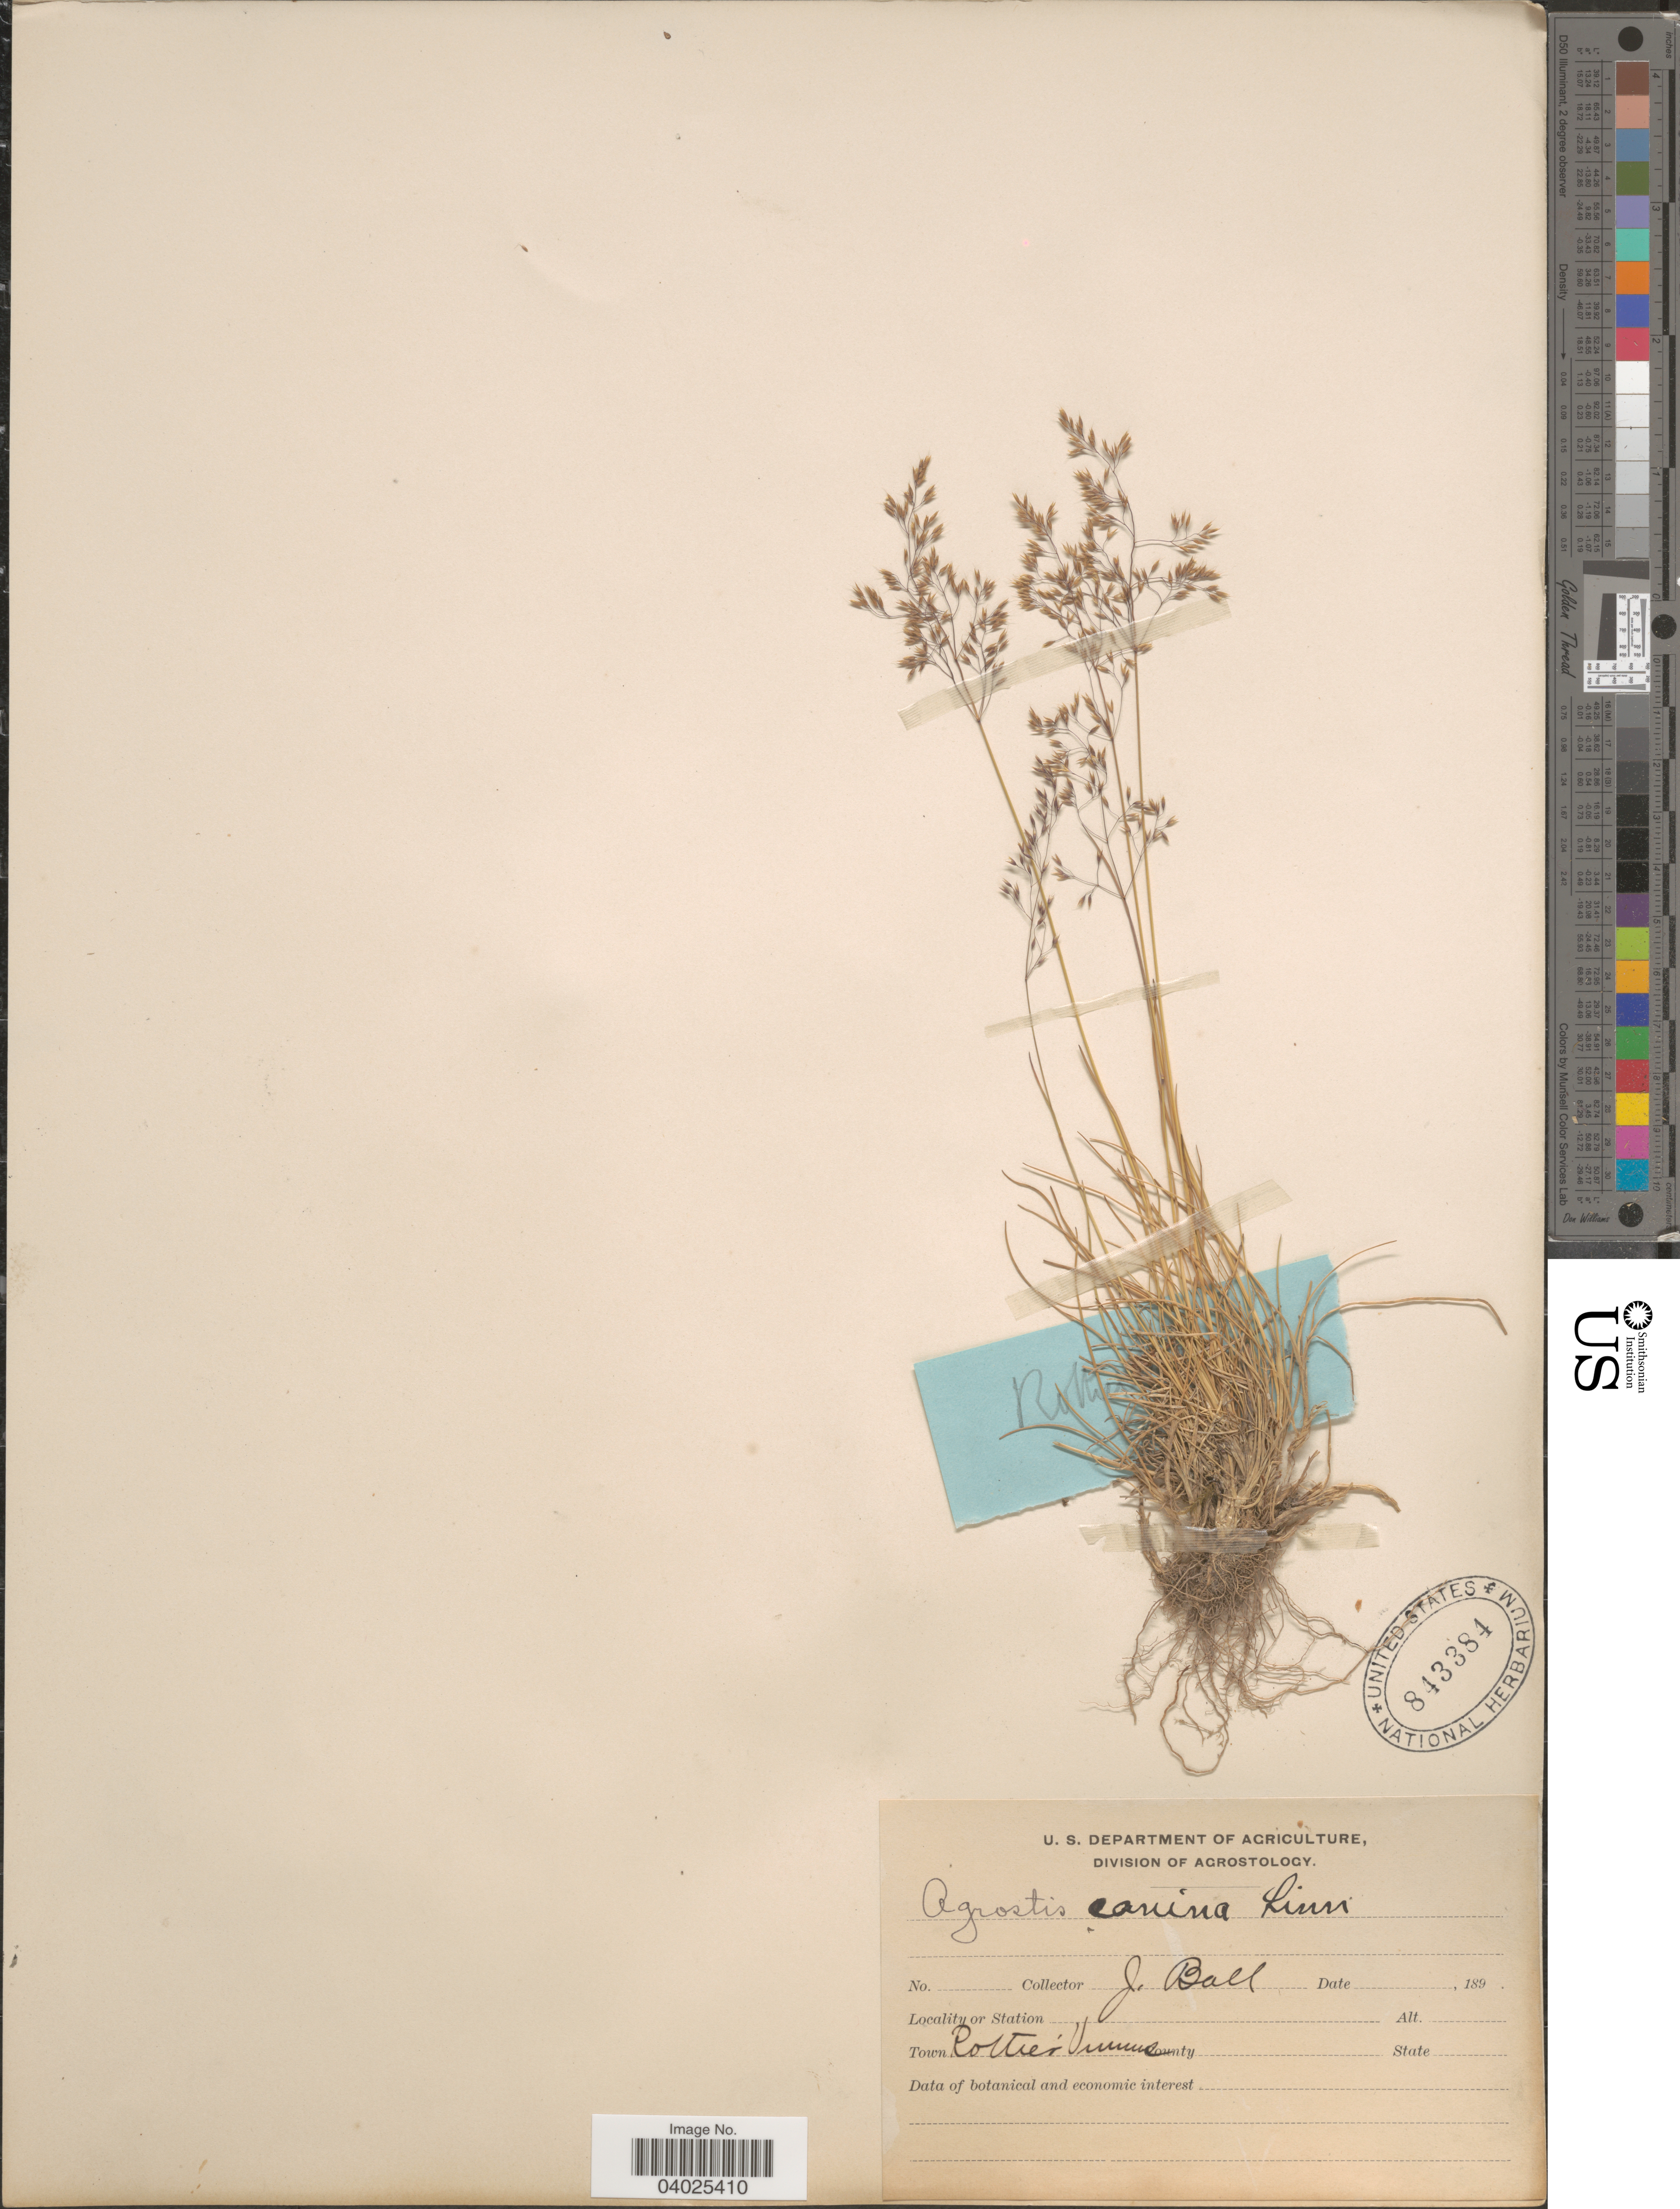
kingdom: Plantae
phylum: Tracheophyta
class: Liliopsida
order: Poales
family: Poaceae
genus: Agrostis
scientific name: Agrostis canina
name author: L.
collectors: J. Ball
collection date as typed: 189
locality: Town Rottier Vumus [interpreted].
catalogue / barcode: US 843384